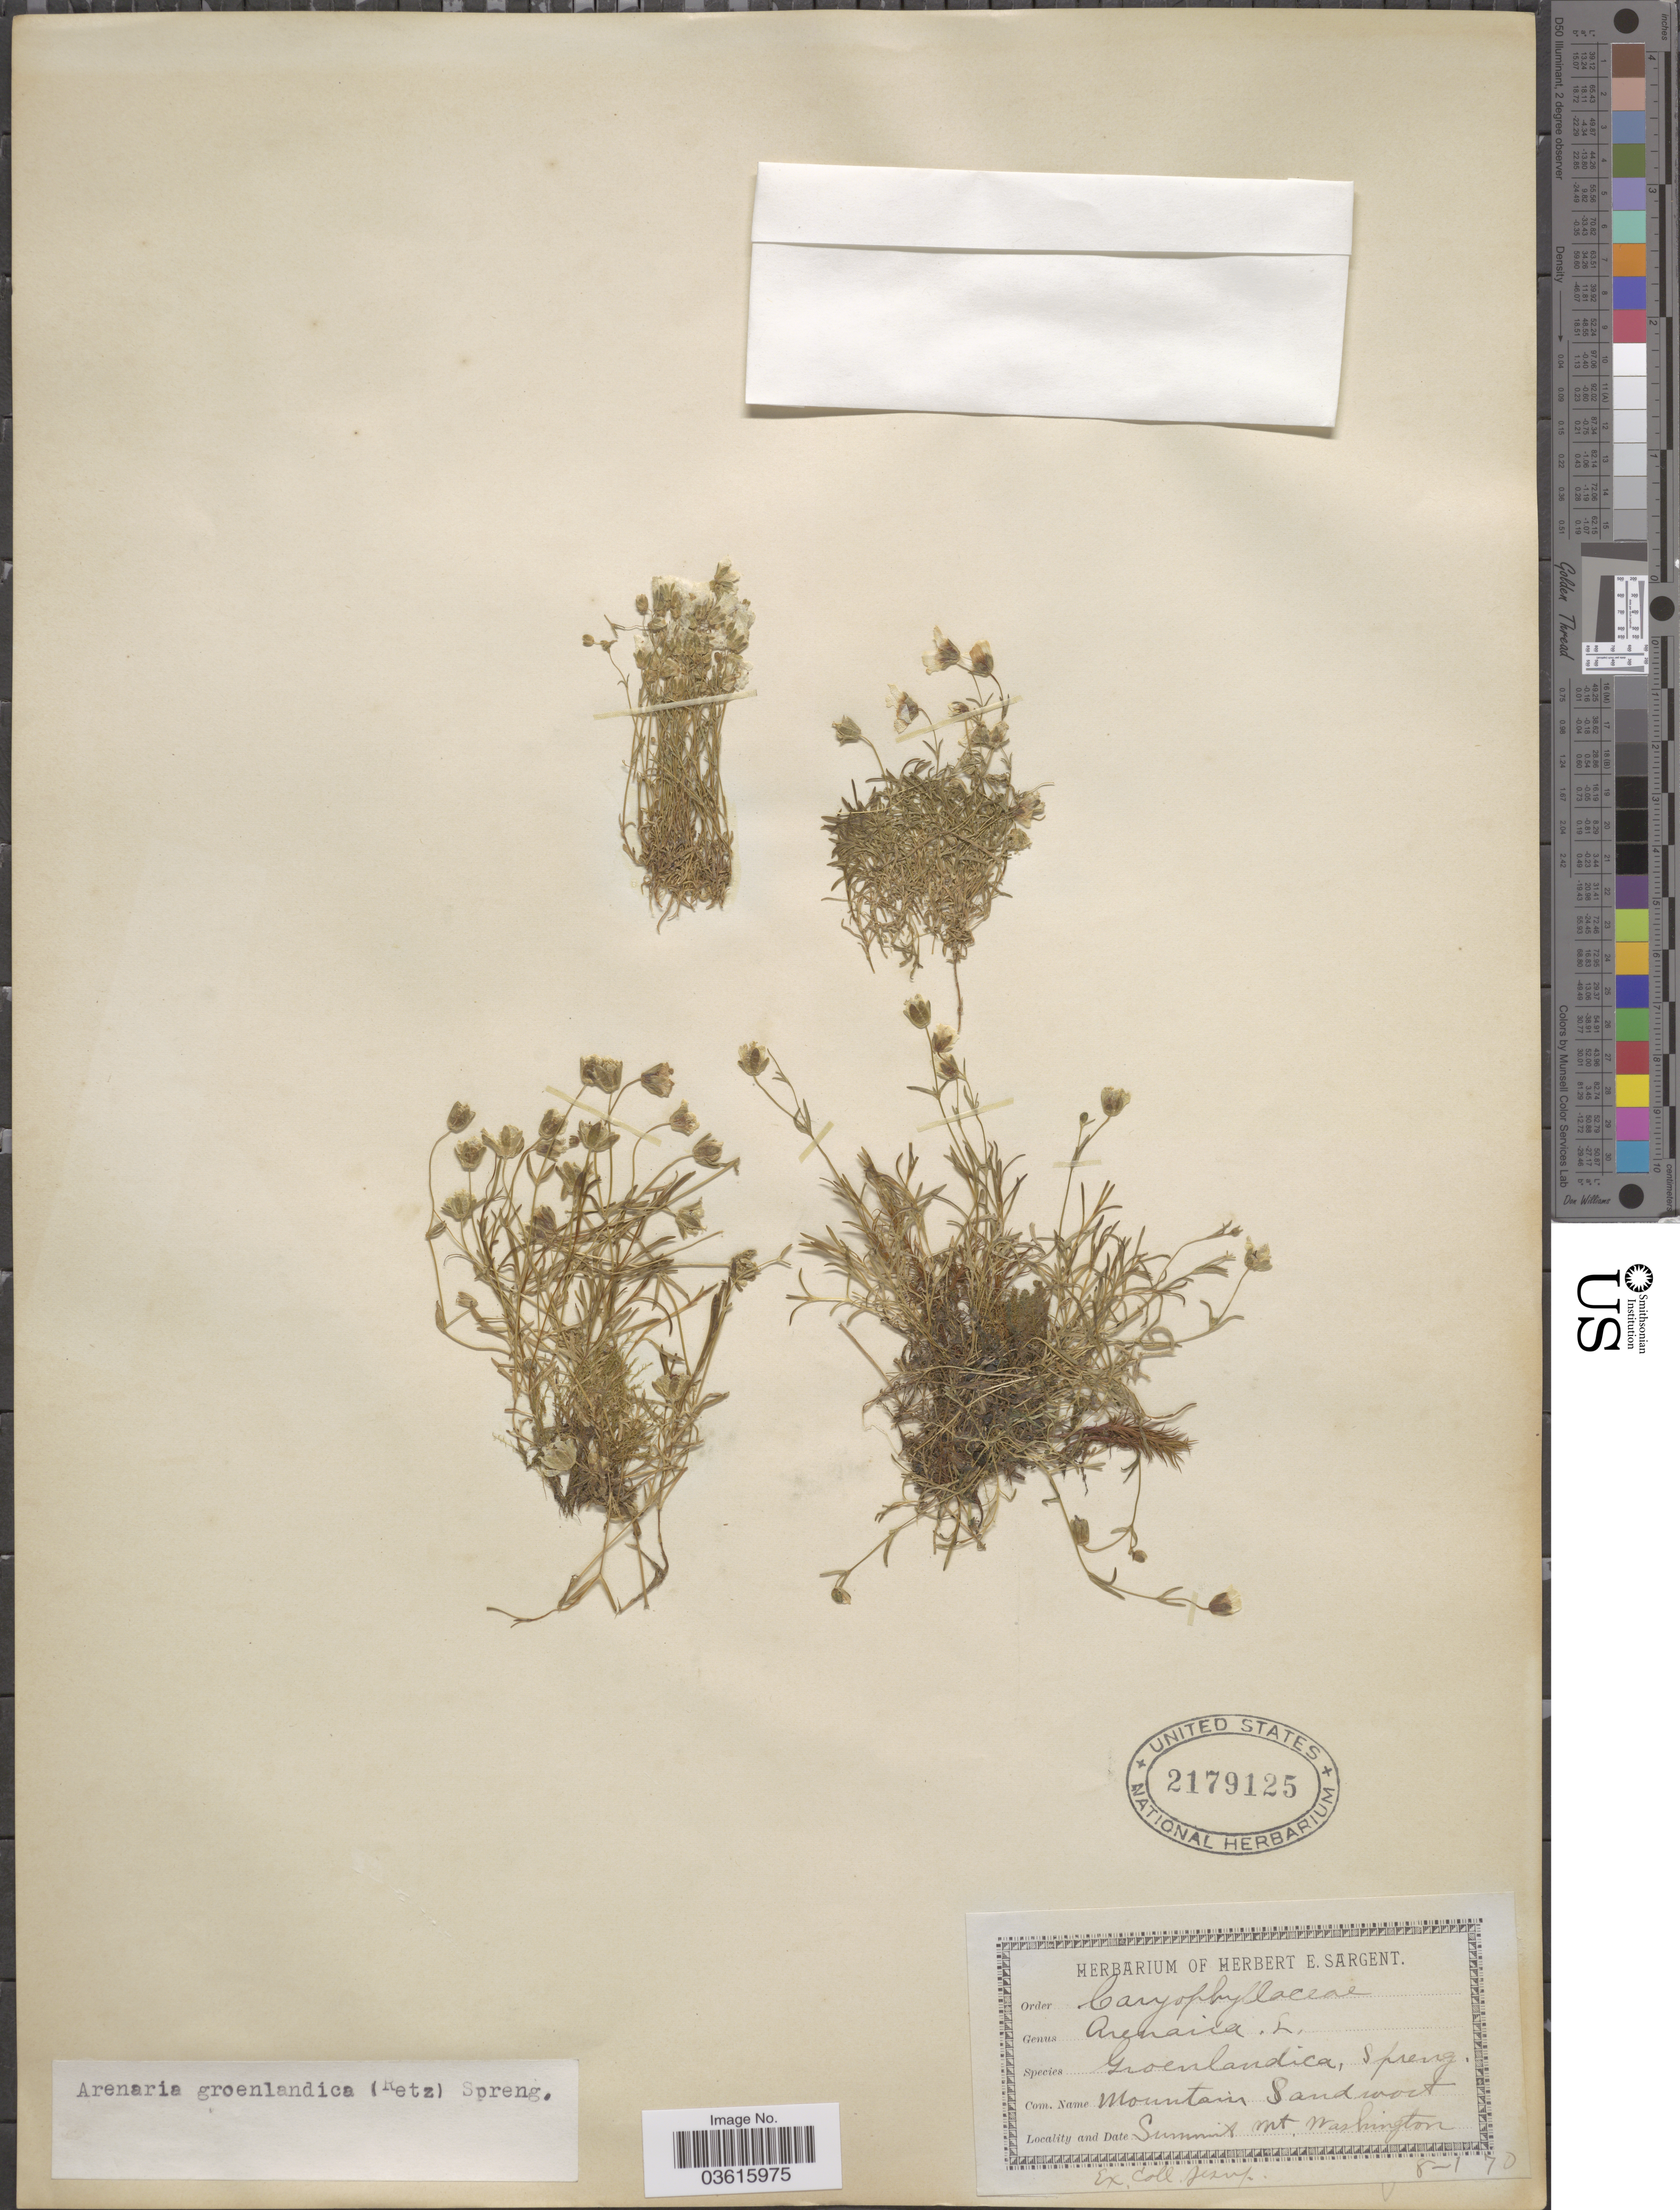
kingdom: Plantae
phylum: Tracheophyta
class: Magnoliopsida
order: Caryophyllales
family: Caryophyllaceae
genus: Minuartia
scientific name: Minuartia groenlandica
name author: (Retz.) Ostenf.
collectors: Ex herb. Herbert E. Sargent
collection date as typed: Transcribed d/m/y: 1/8/70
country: United States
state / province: Washington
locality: Summit mt. Washington.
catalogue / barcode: US 2179125